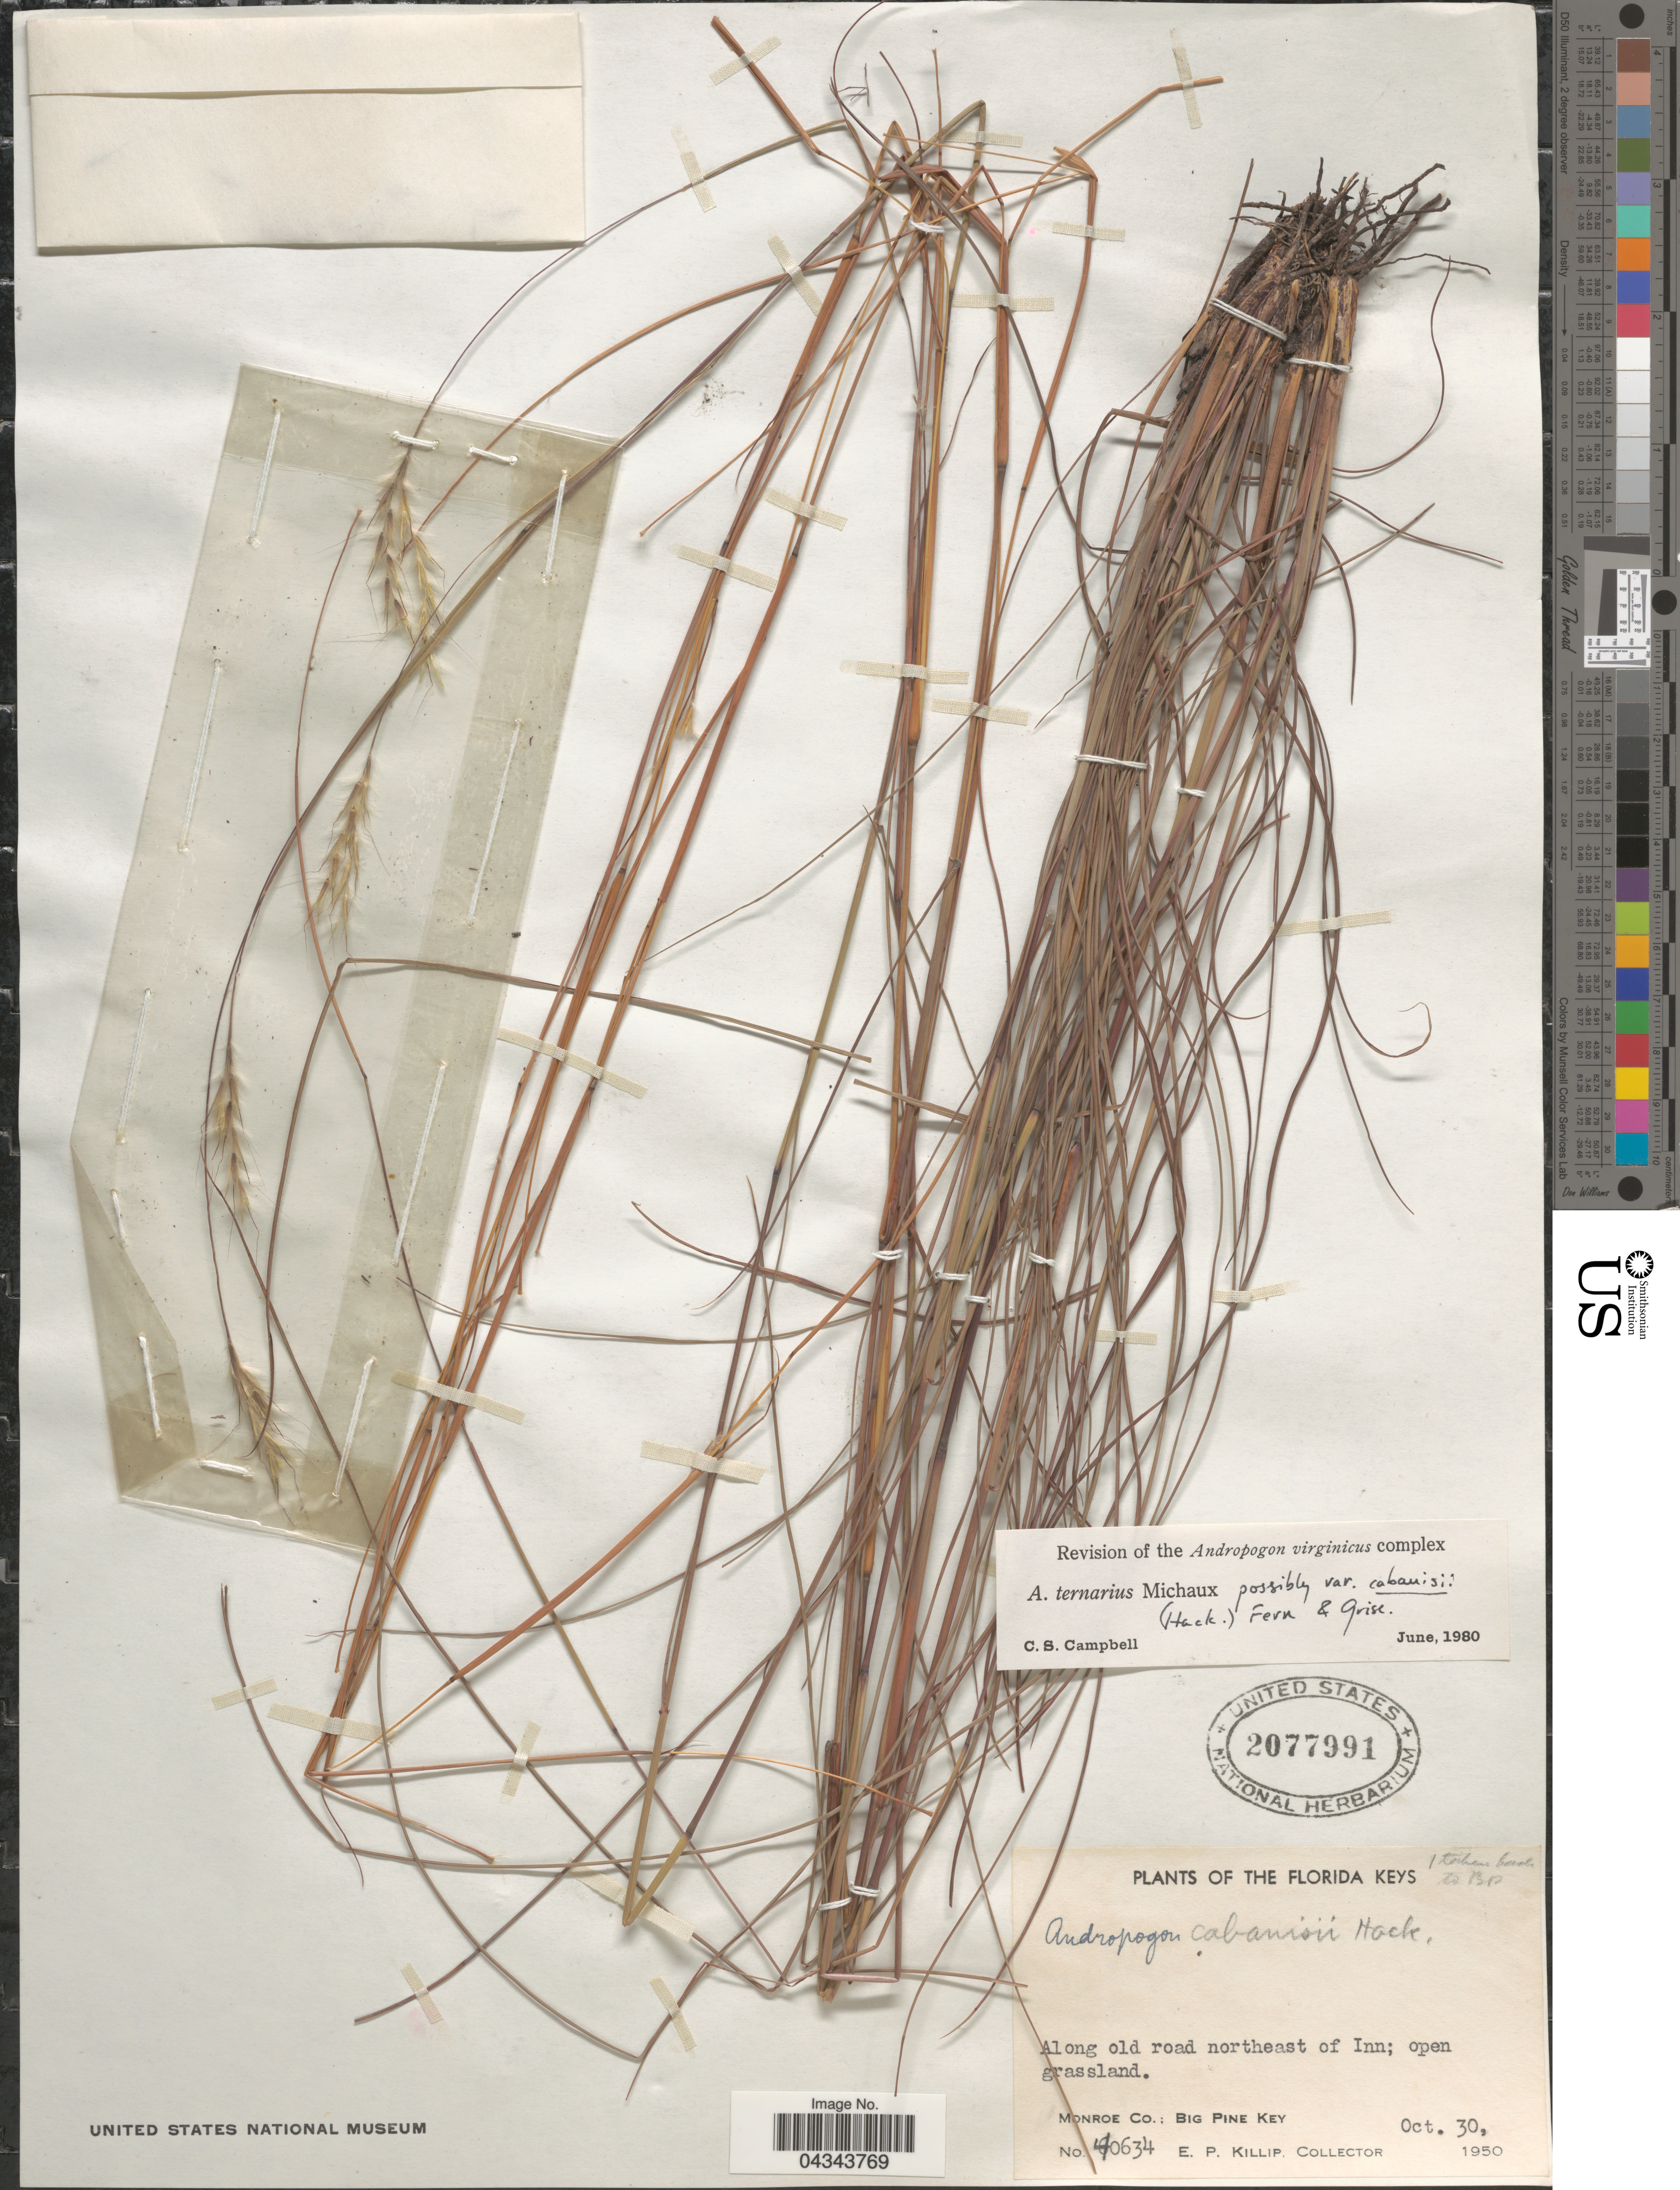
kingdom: Plantae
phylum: Tracheophyta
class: Liliopsida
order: Poales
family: Poaceae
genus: Andropogon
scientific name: Andropogon ternarius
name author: Michx.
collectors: E. P. Killip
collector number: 40634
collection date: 1950-10-30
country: United States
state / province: Florida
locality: The Florida Keys. Along old road northeast of Inn. Monroe Co.: Big Pine Key.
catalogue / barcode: US 2077991